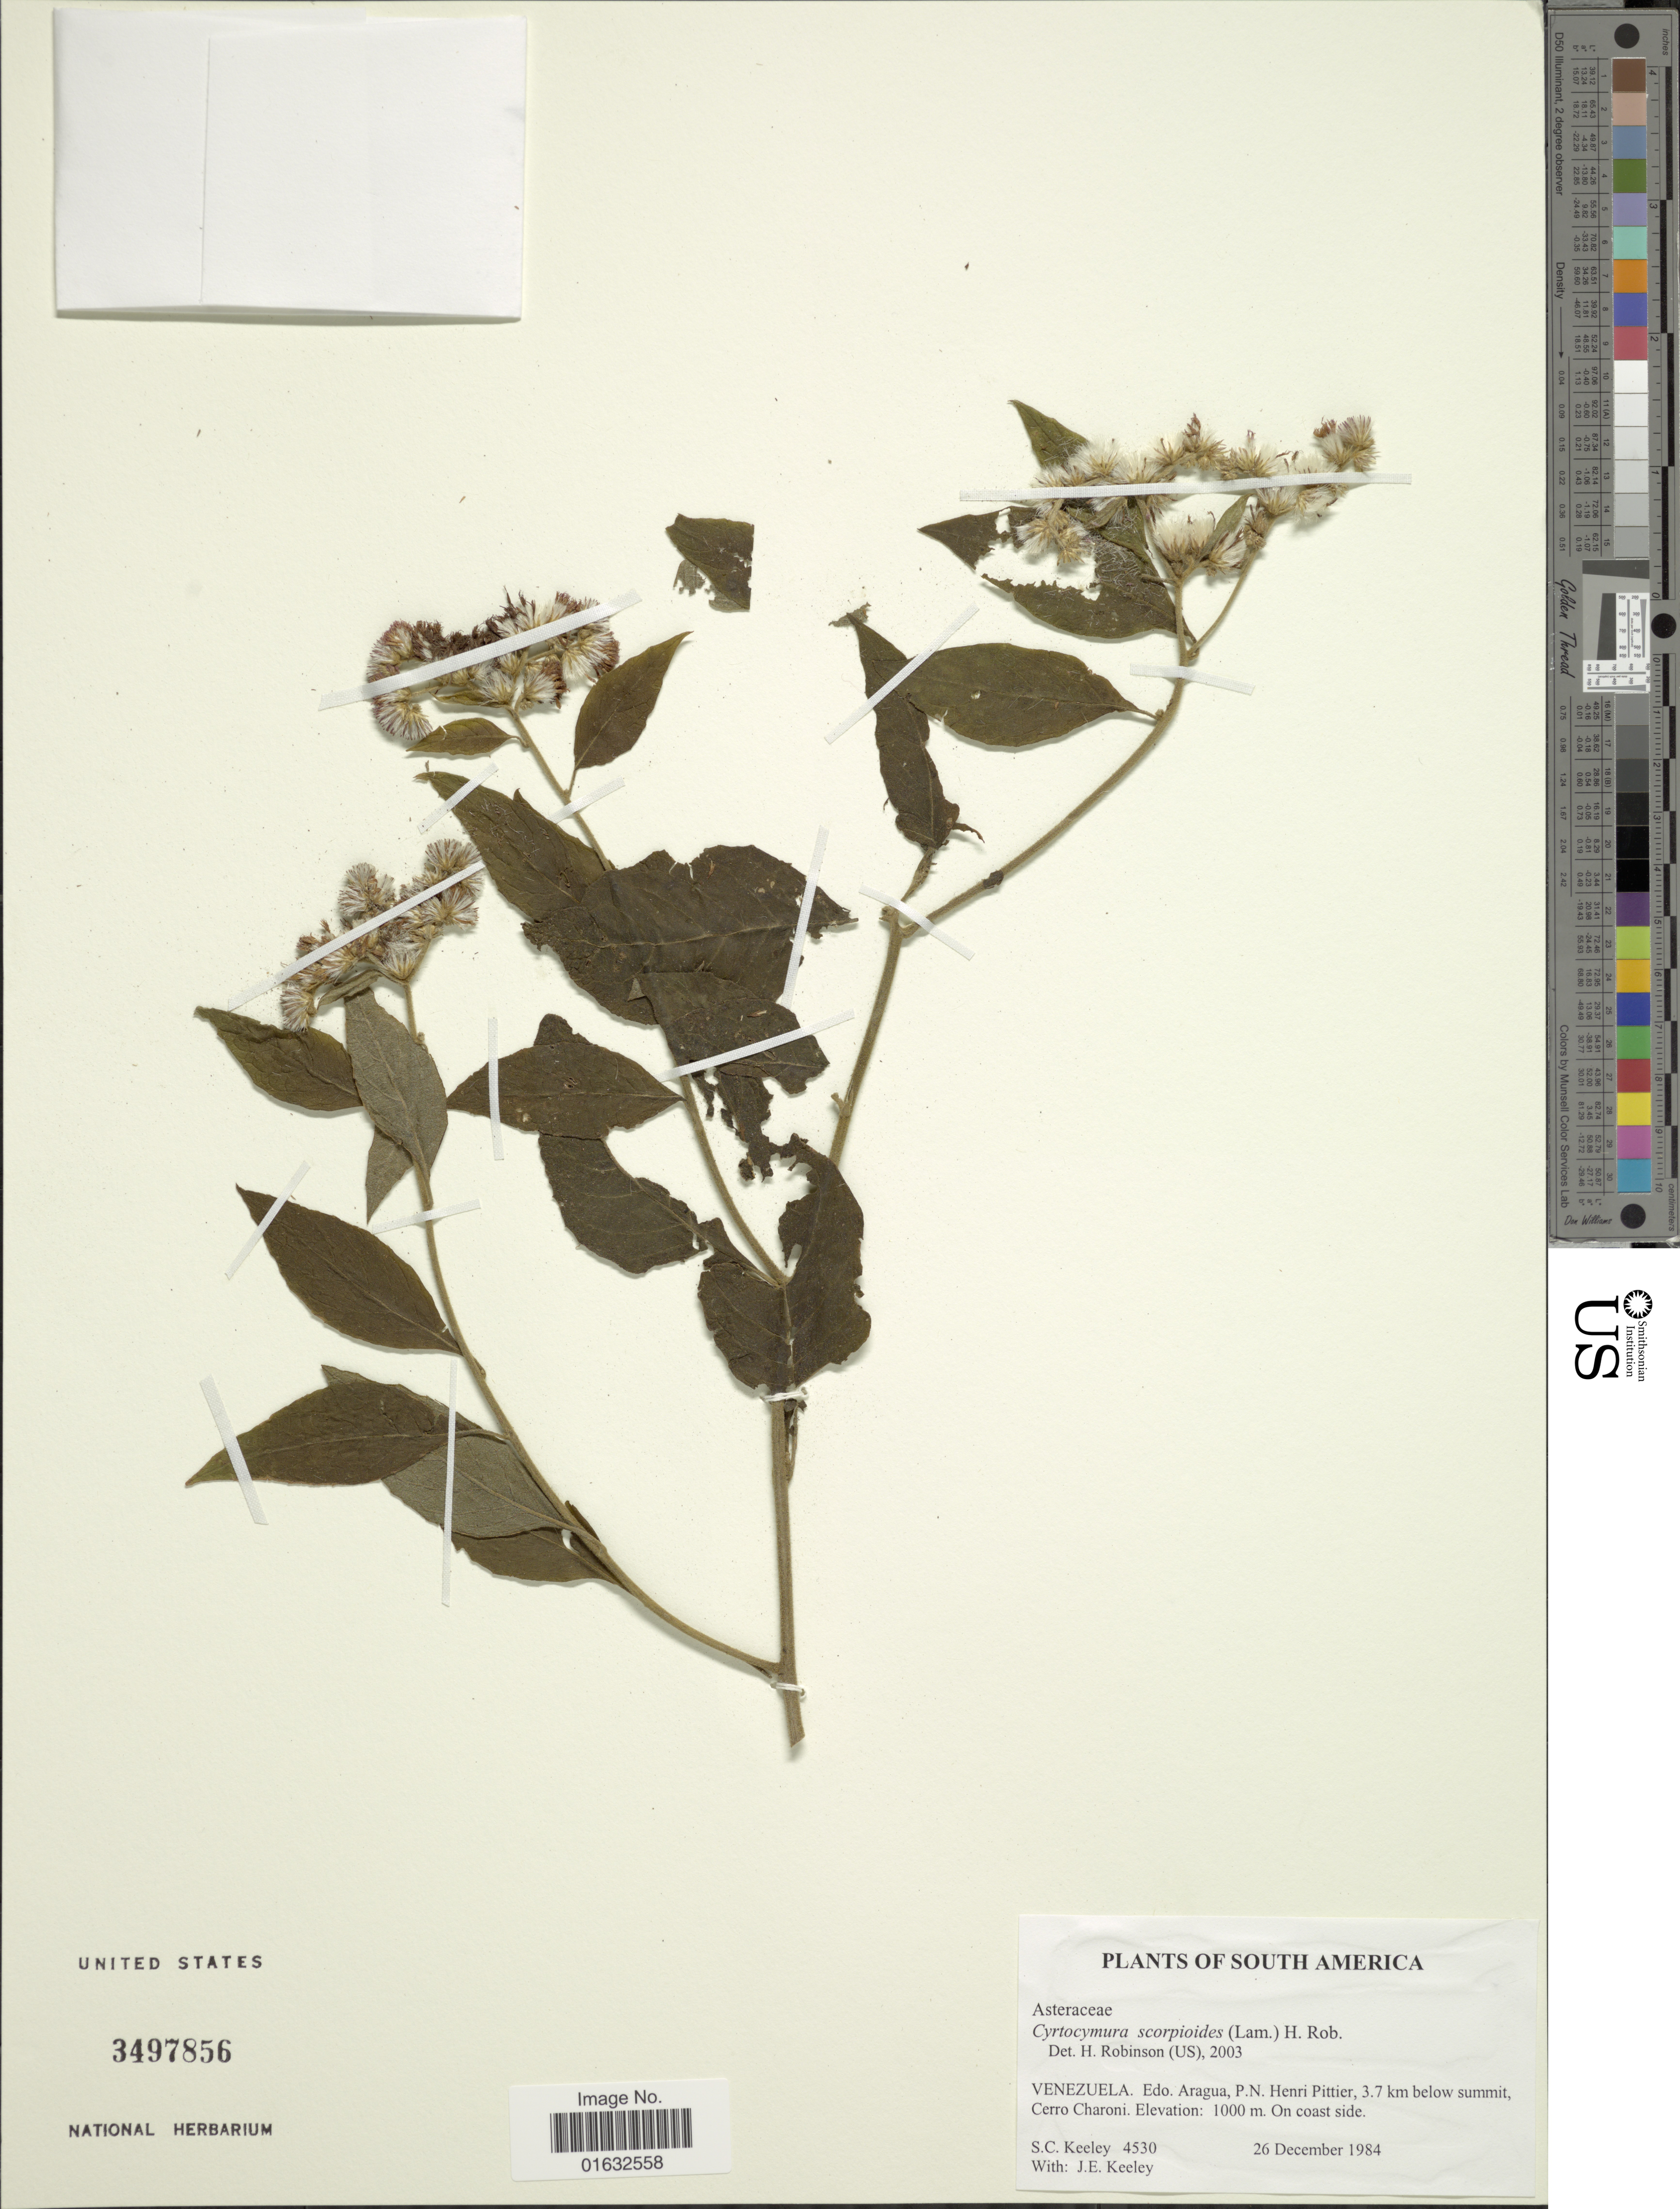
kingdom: Plantae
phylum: Tracheophyta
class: Magnoliopsida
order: Asterales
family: Asteraceae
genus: Cyrtocymura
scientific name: Cyrtocymura scorpioides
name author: (Lam.) H. Rob.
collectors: S. C. Keeley & J. E. Keeley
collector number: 4530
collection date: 1984-12-26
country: Venezuela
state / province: Aragua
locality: Edo. Aragua, P.N. Henri Pittier, 3.7 km below summit, Cerro Charoni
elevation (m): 1000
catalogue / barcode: US 3497856